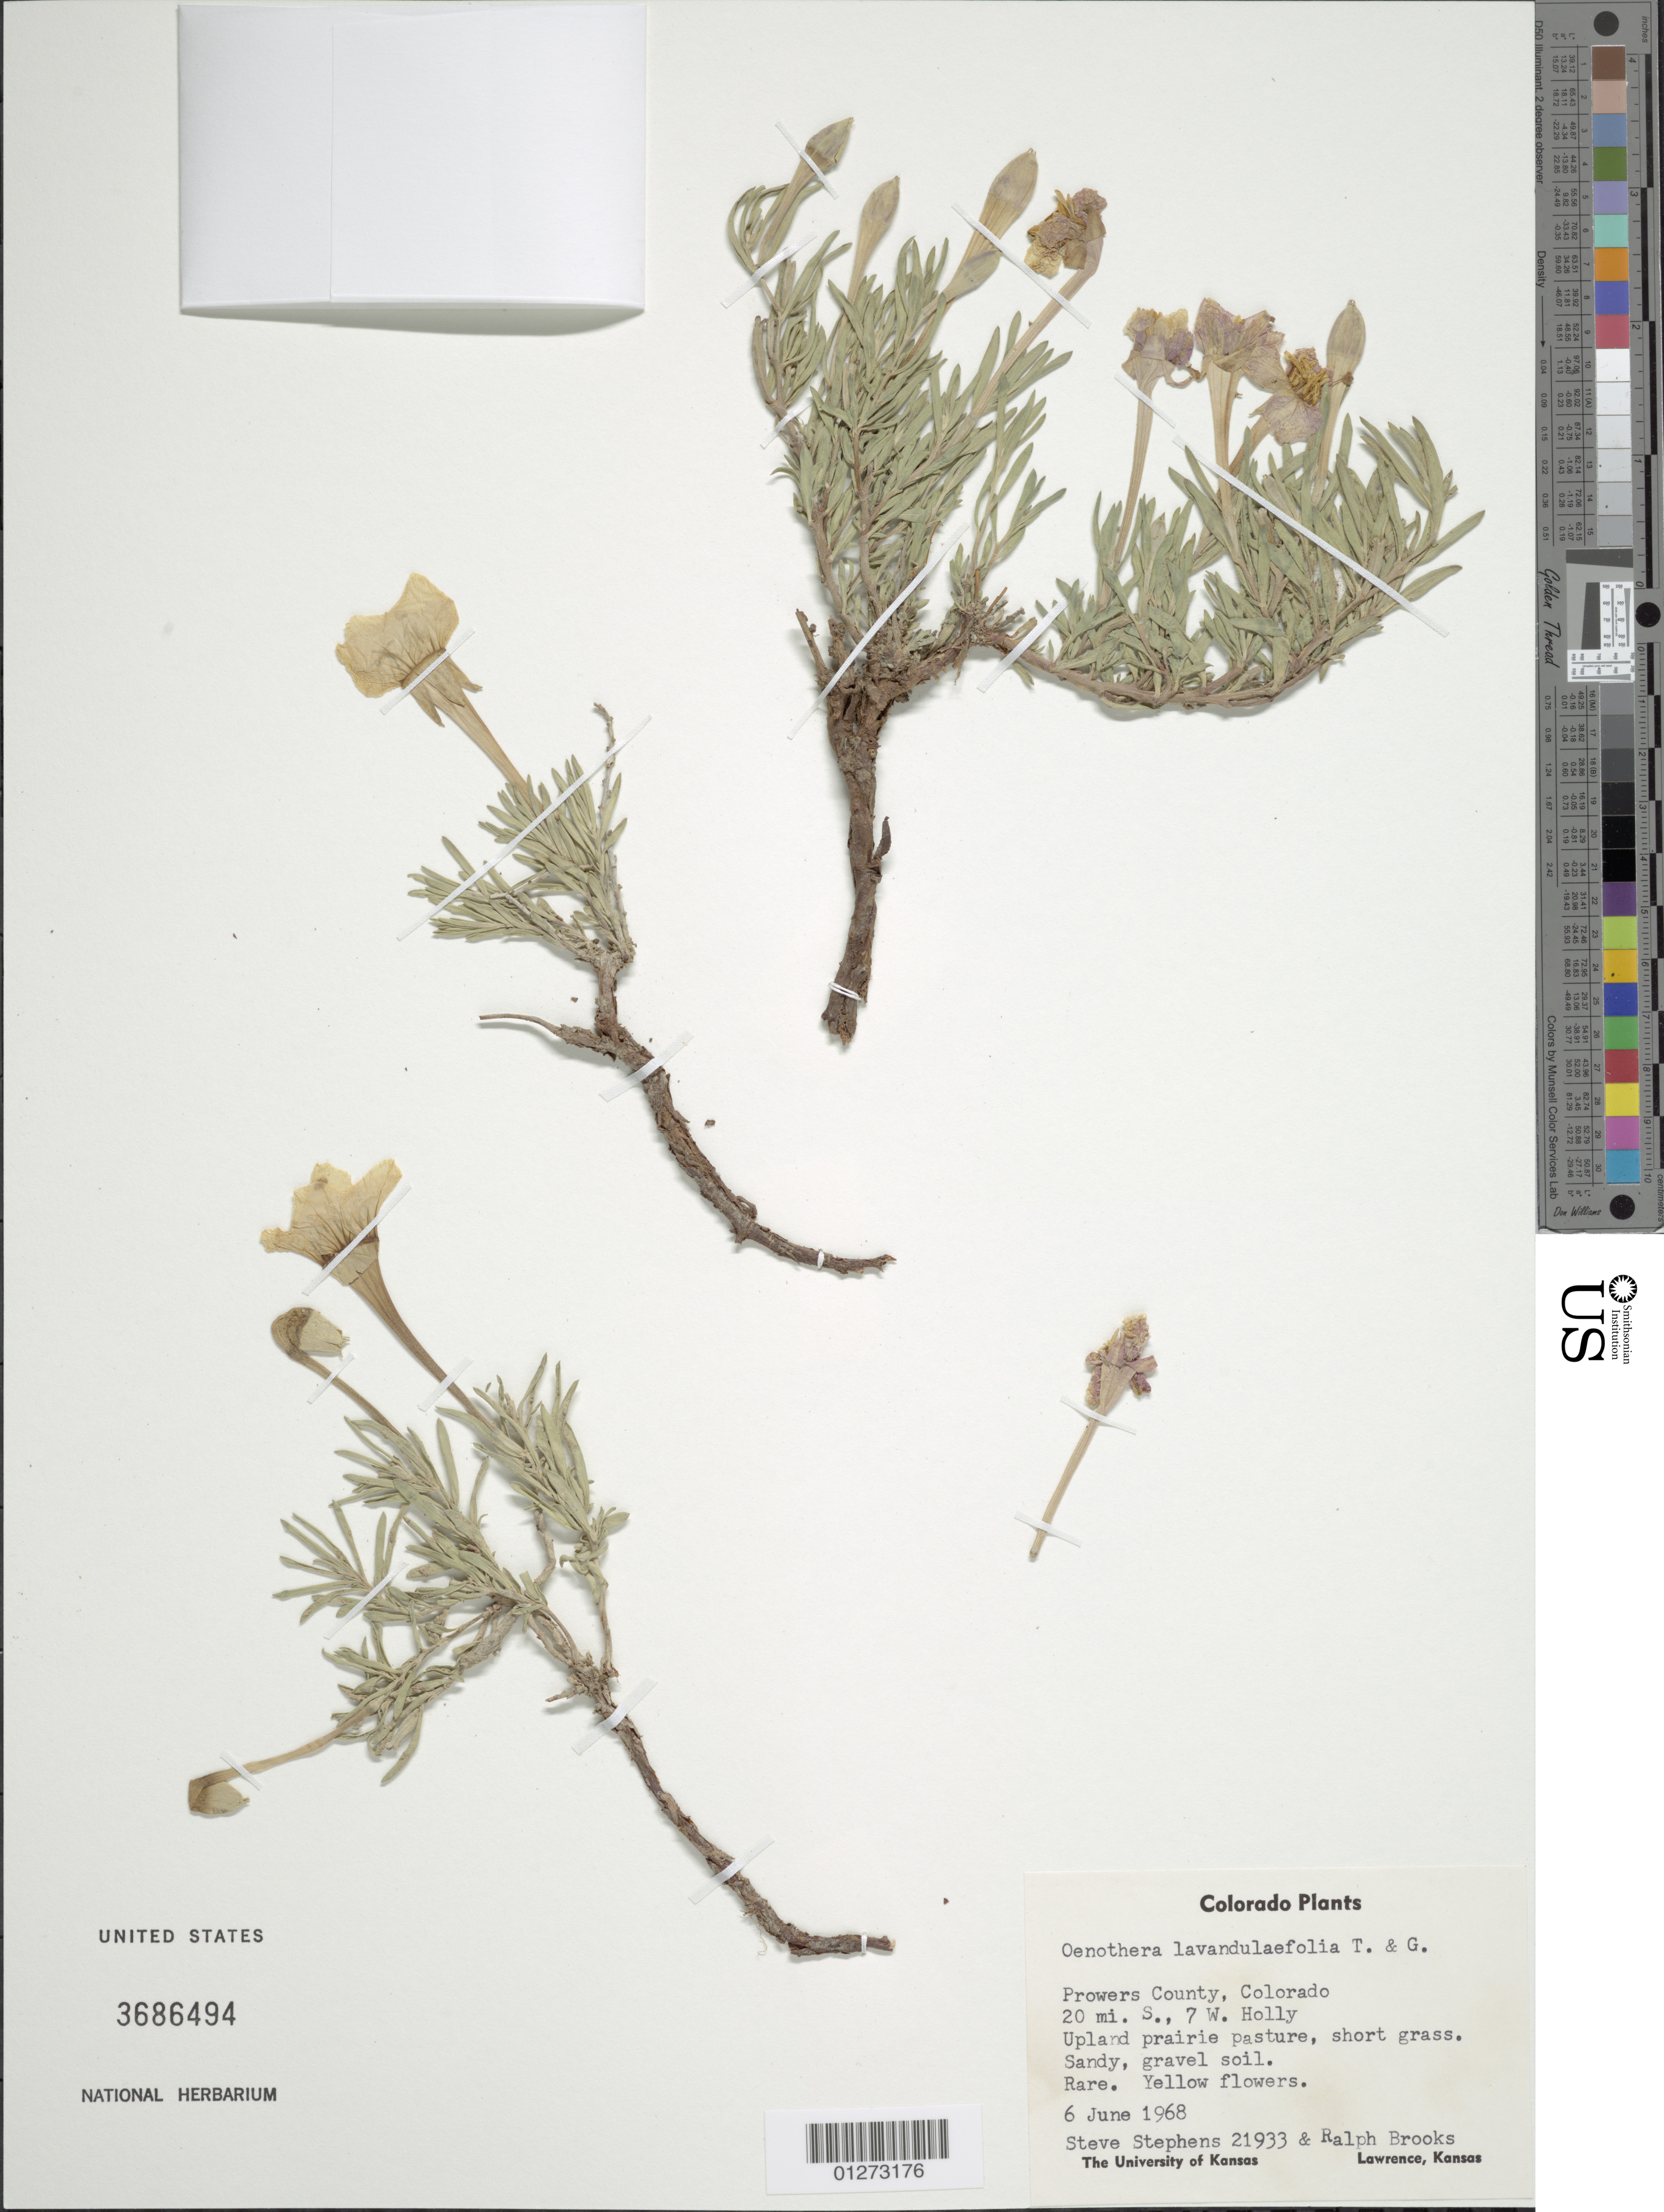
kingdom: Plantae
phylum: Tracheophyta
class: Magnoliopsida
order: Myrtales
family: Onagraceae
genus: Oenothera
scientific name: Oenothera lavandulifolia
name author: Torr. & A. Gray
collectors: S. Stephens & R. E. Brooks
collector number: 21933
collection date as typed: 6 June 1968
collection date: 1968-06-06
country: United States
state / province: Colorado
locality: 20 mi S, 7 W Holly.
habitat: Upland prairie pasture, short grass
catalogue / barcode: US 3686494